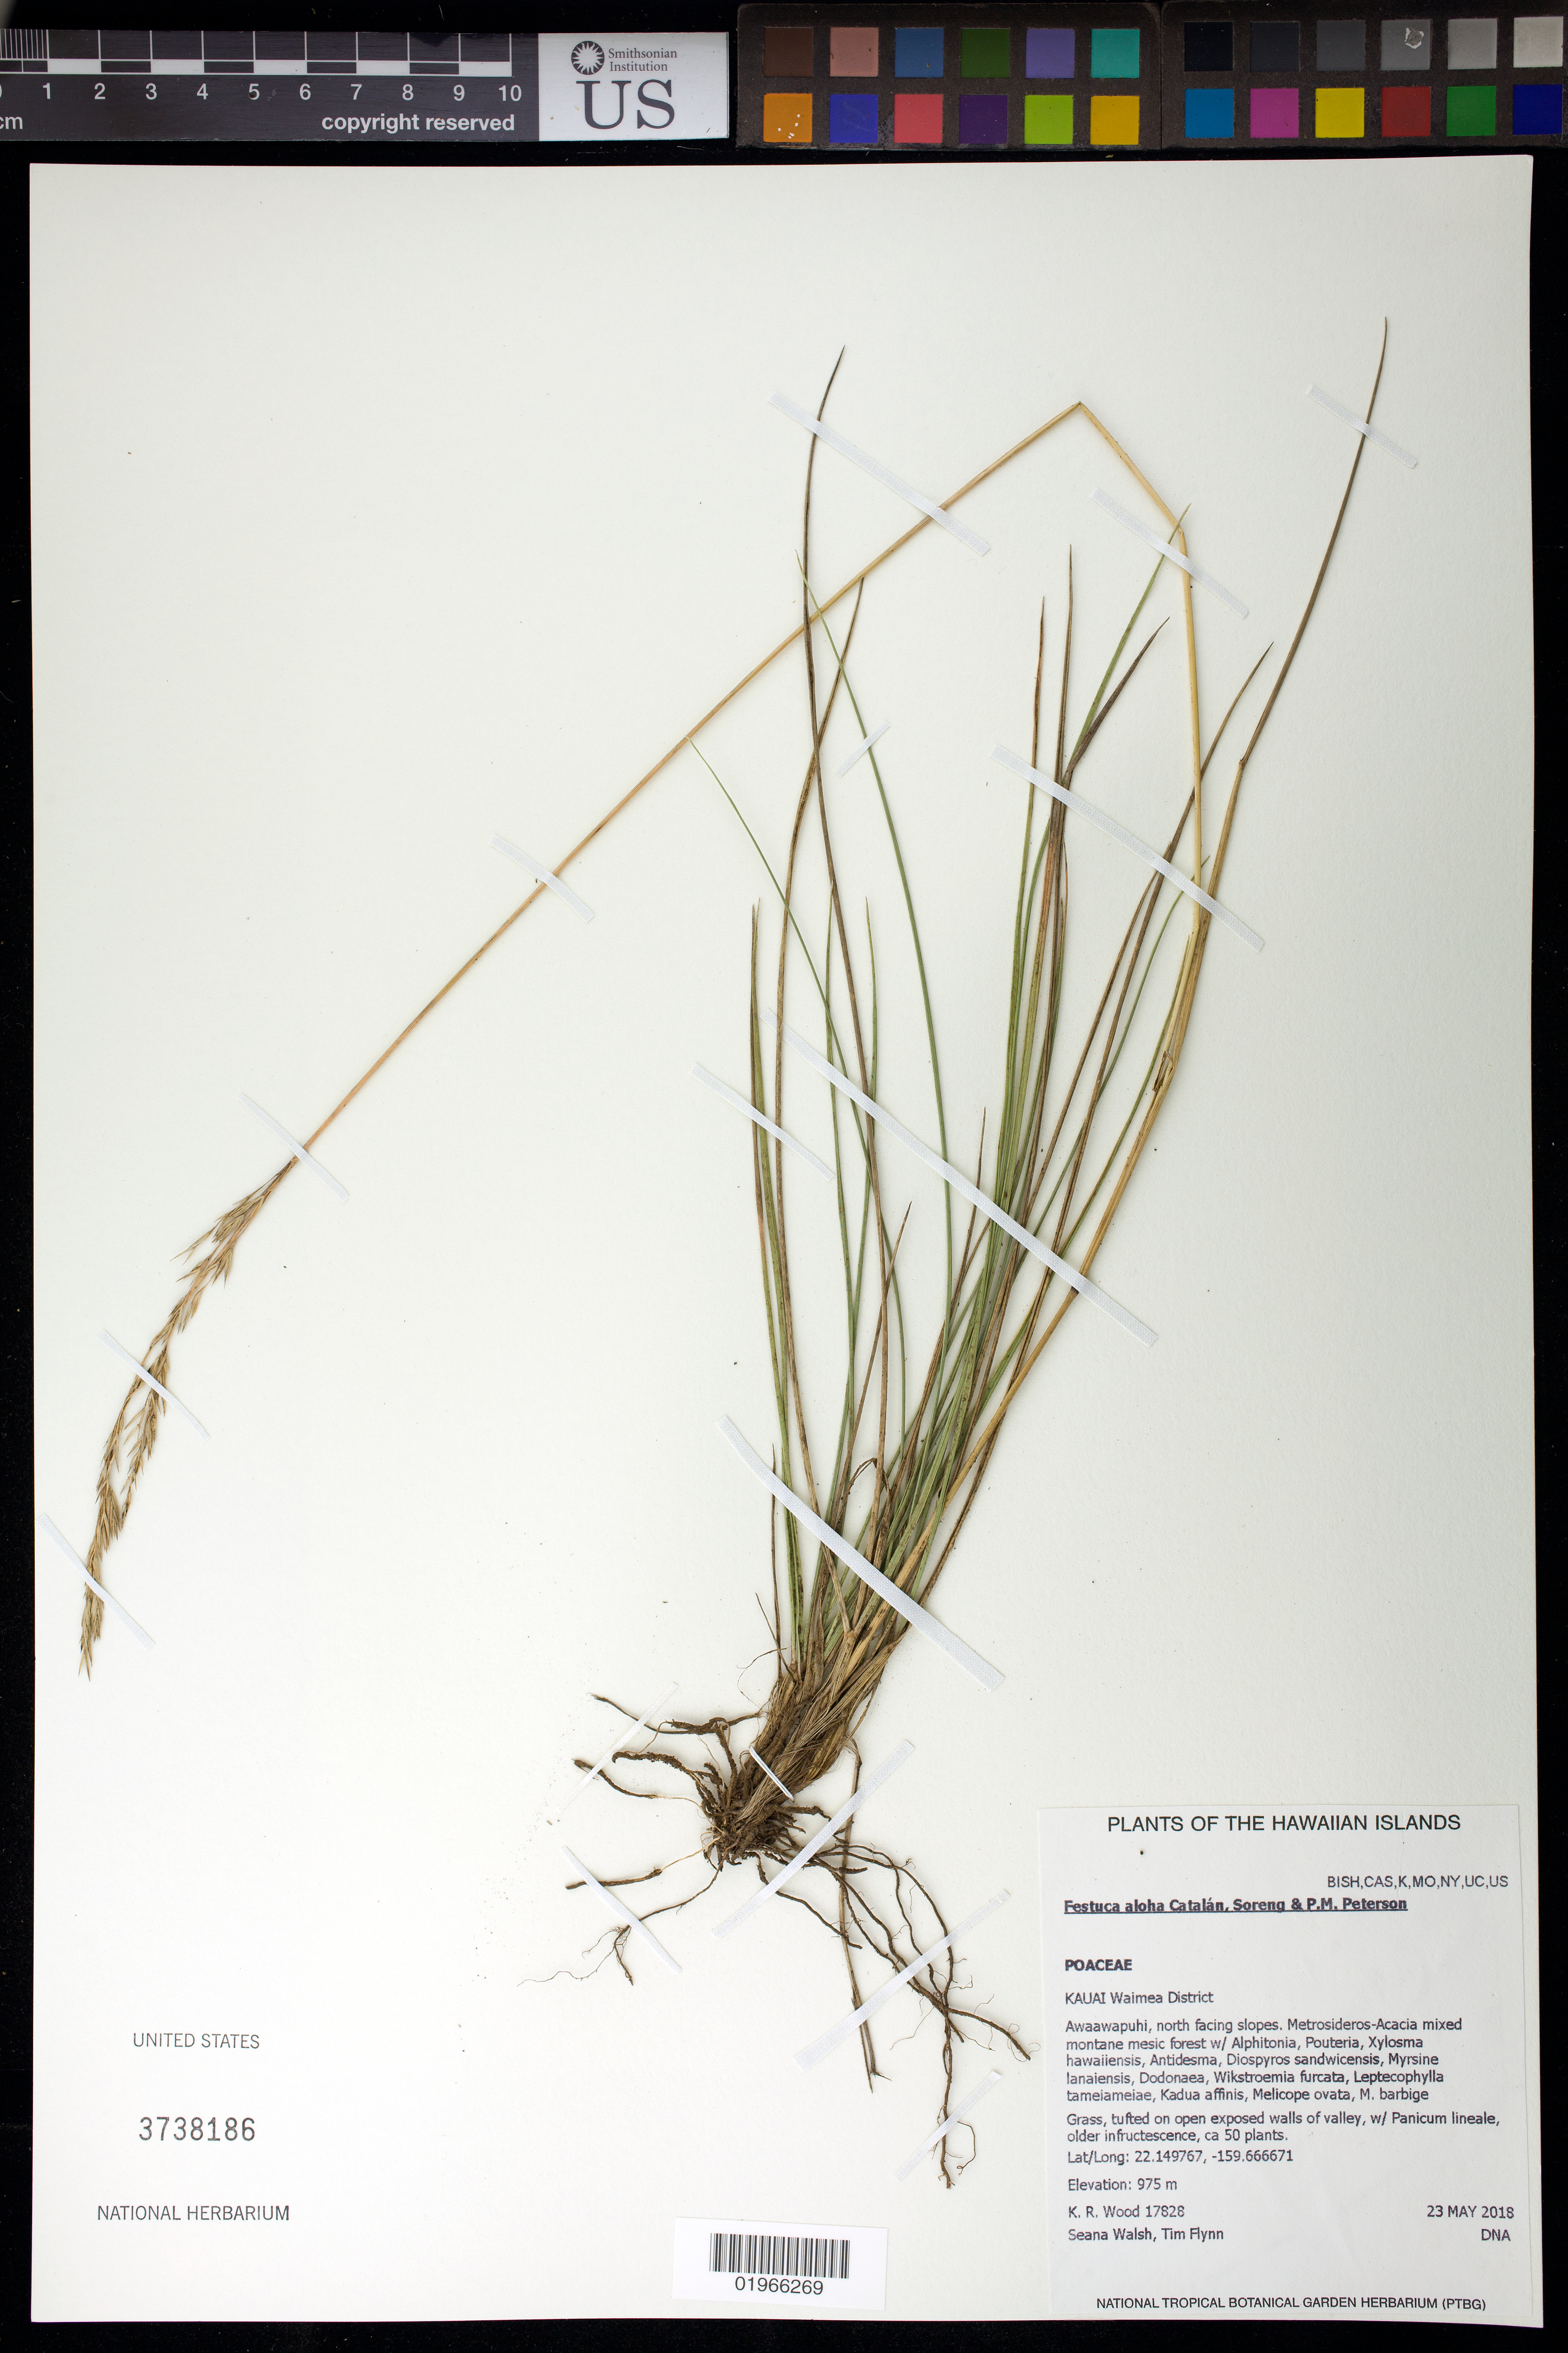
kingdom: Plantae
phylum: Tracheophyta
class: Liliopsida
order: Poales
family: Poaceae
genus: Festuca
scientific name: Festuca aloha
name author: Catalán et al.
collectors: K. R. Wood, S. Walsh & T. W. Flynn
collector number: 17828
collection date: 2018-05-23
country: United States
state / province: Hawaii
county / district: Kauai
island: Kaua'i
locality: Waimea District, Awaawapuhi, north facing slopes.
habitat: Mixed montane mesic forest, on open exposed walls of valley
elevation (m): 975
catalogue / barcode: US 3738186